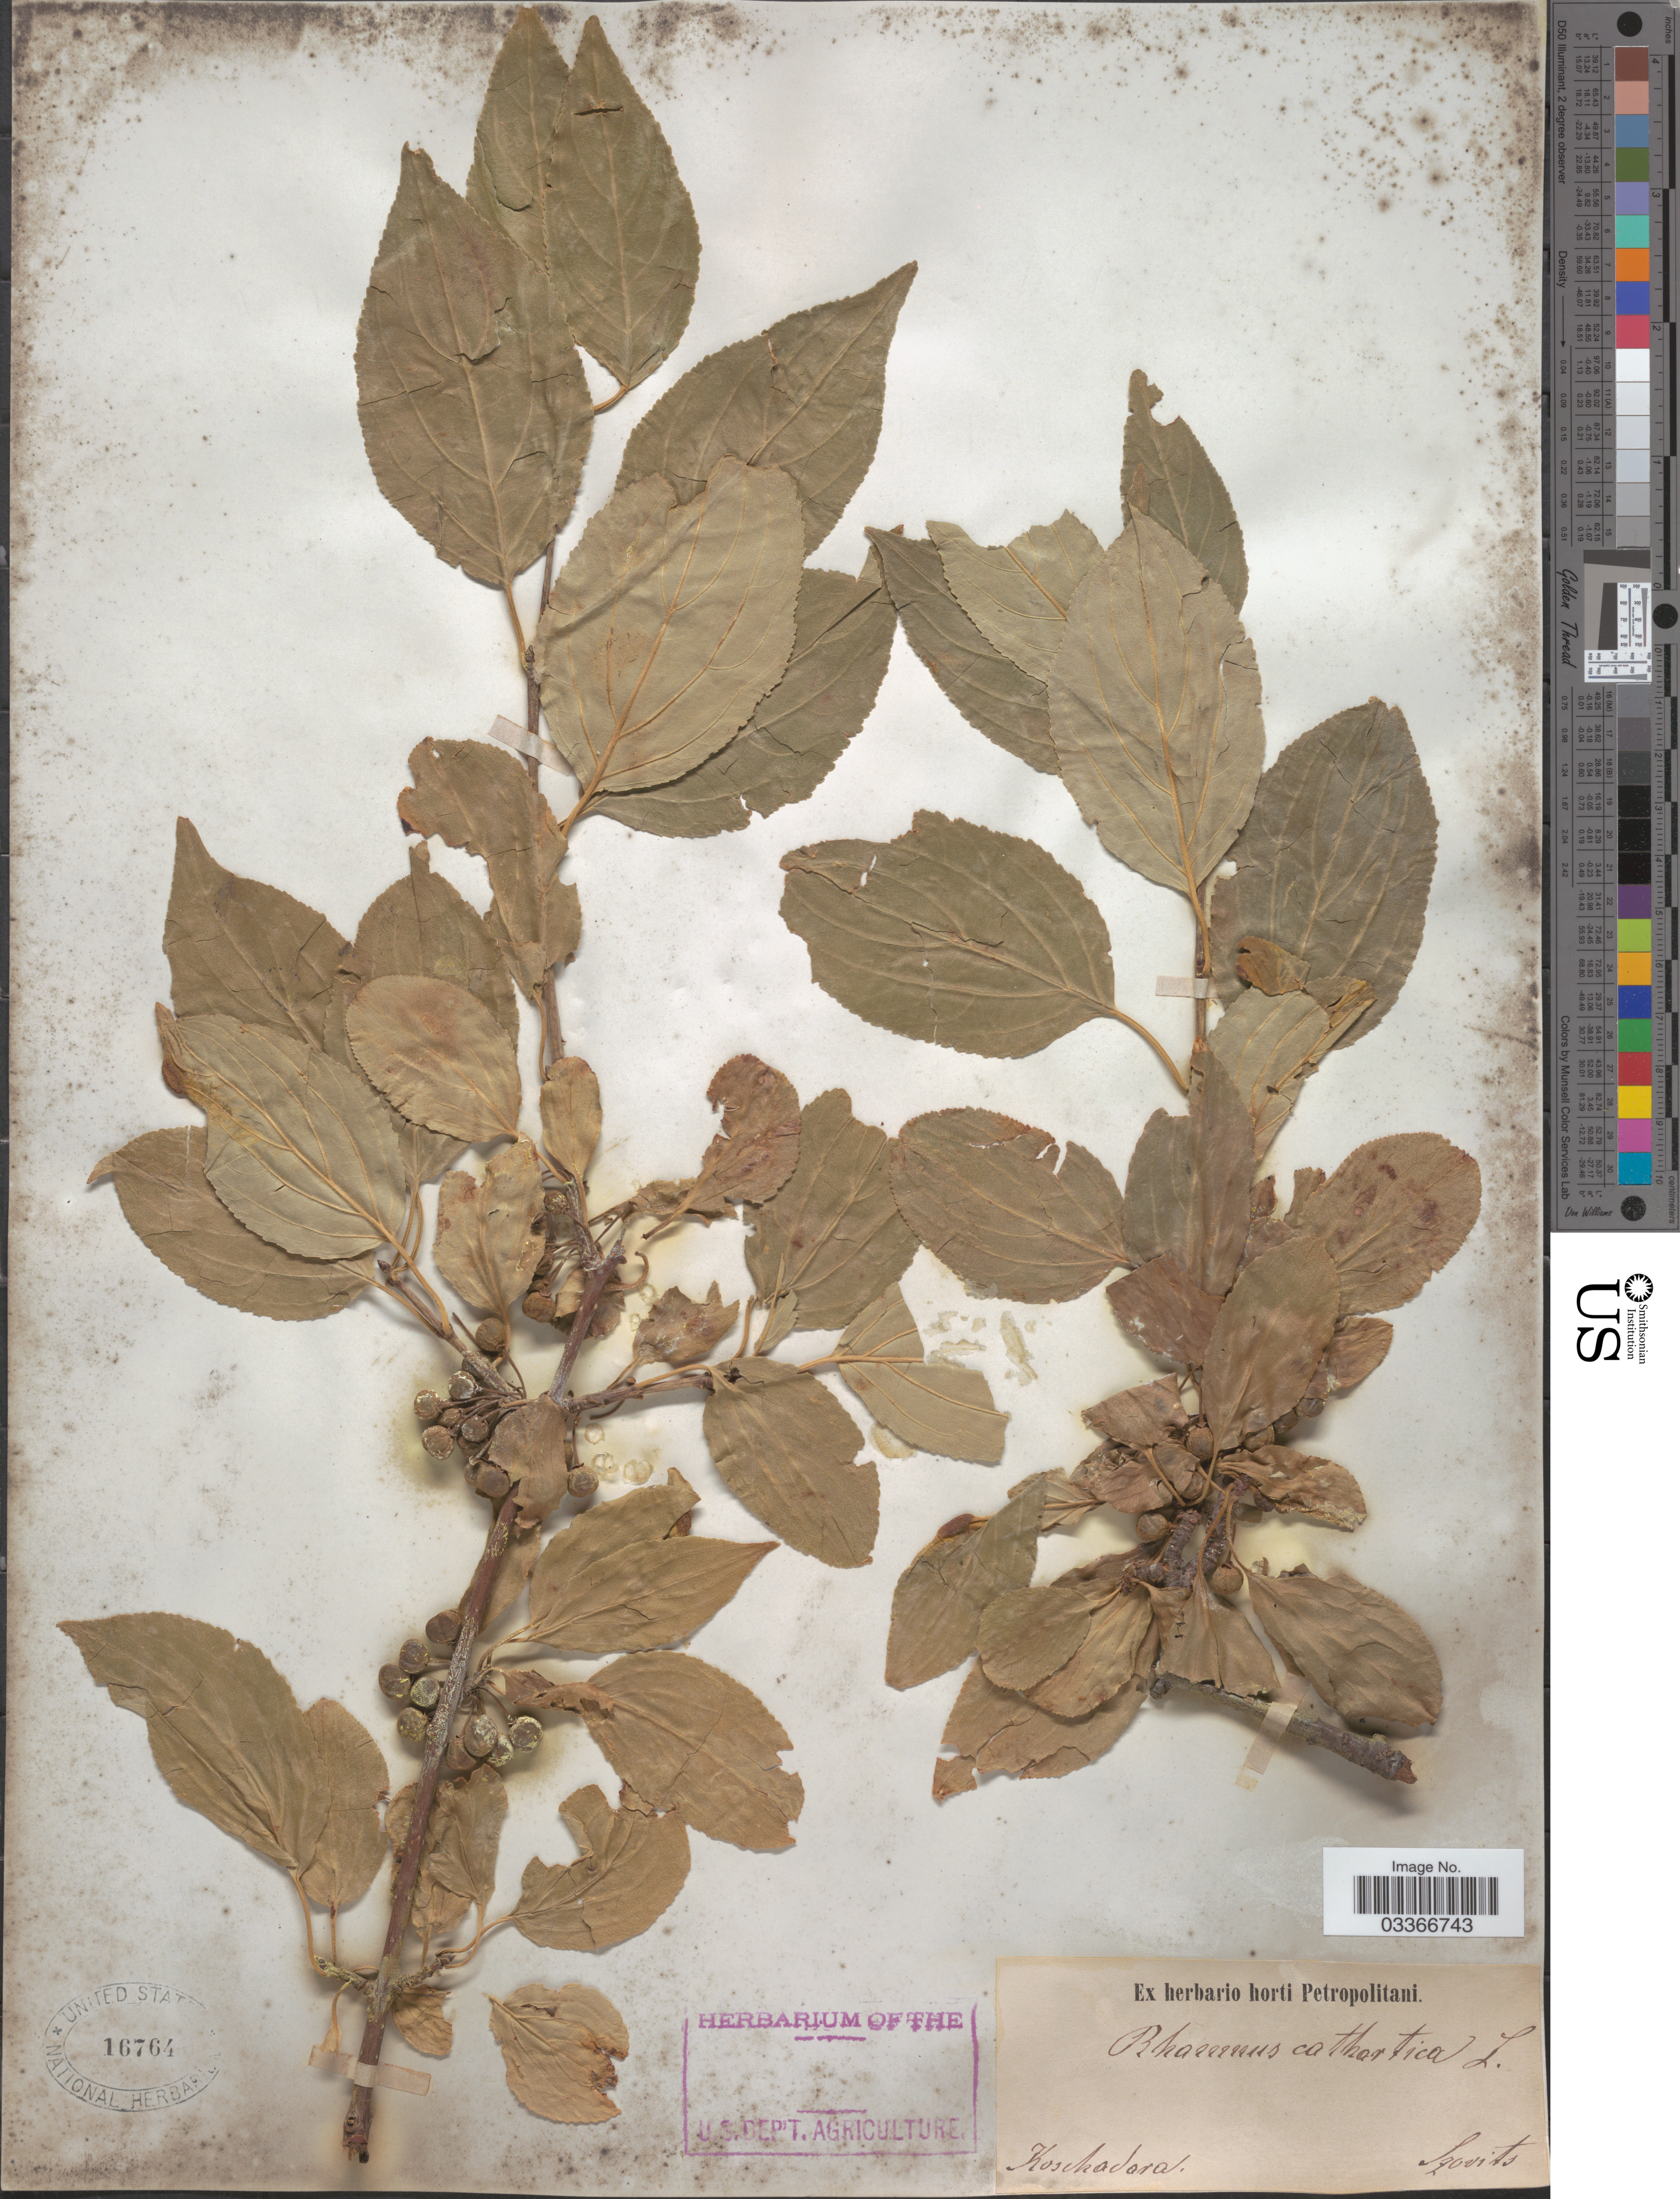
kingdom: Plantae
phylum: Tracheophyta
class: Magnoliopsida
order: Rosales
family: Rhamnaceae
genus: Rhamnus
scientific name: Rhamnus cathartica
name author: L.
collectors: Szovits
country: Azerbaijan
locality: Koschadara.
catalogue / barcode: US 16764